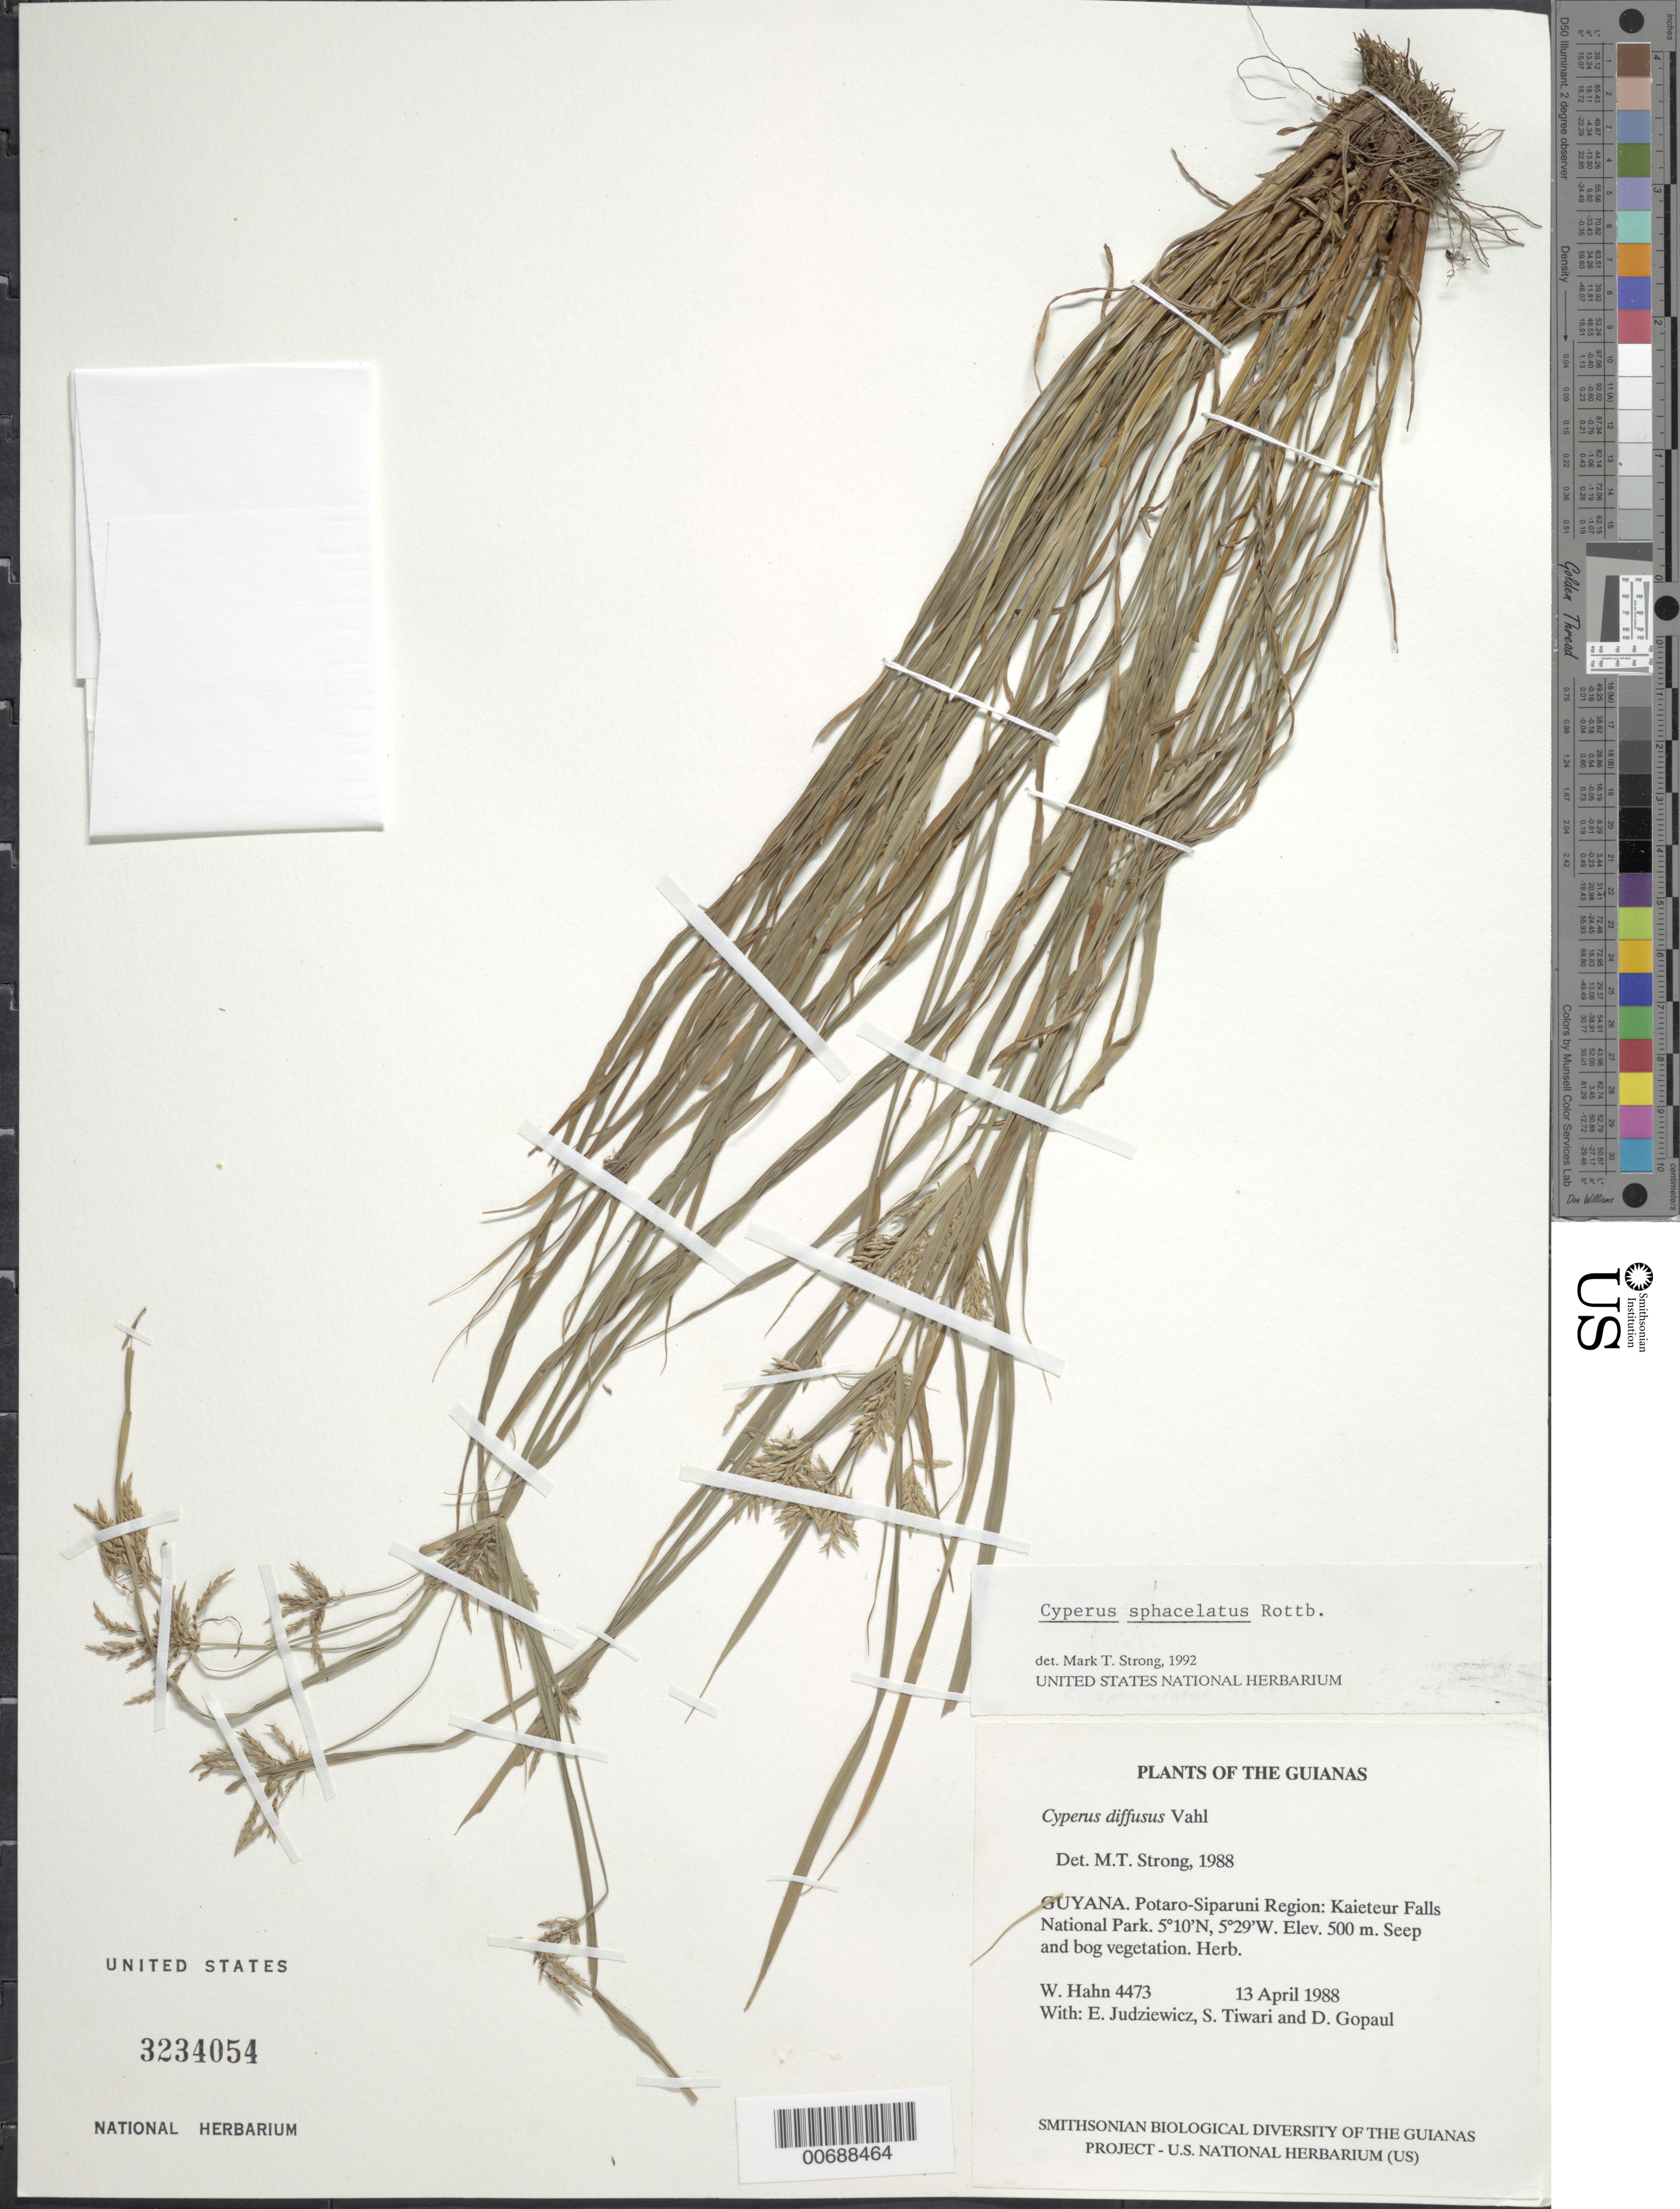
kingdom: Plantae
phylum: Tracheophyta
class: Liliopsida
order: Poales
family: Cyperaceae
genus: Cyperus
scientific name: Cyperus sphacelatus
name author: Rottb.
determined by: Strong, M. T., (US), Smithsonian Institution - National Museum of Natural History (UNITED STATES)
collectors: W. Hahn, E. J. Judziewicz, S. Tiwari & D. Gopaul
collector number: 4473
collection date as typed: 13 April 1988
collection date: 1988-04-13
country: Guyana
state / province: Potaro-Siparuni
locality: Kaieteur Falls National Park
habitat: Seep and bog vegetation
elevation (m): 500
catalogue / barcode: US 3234054